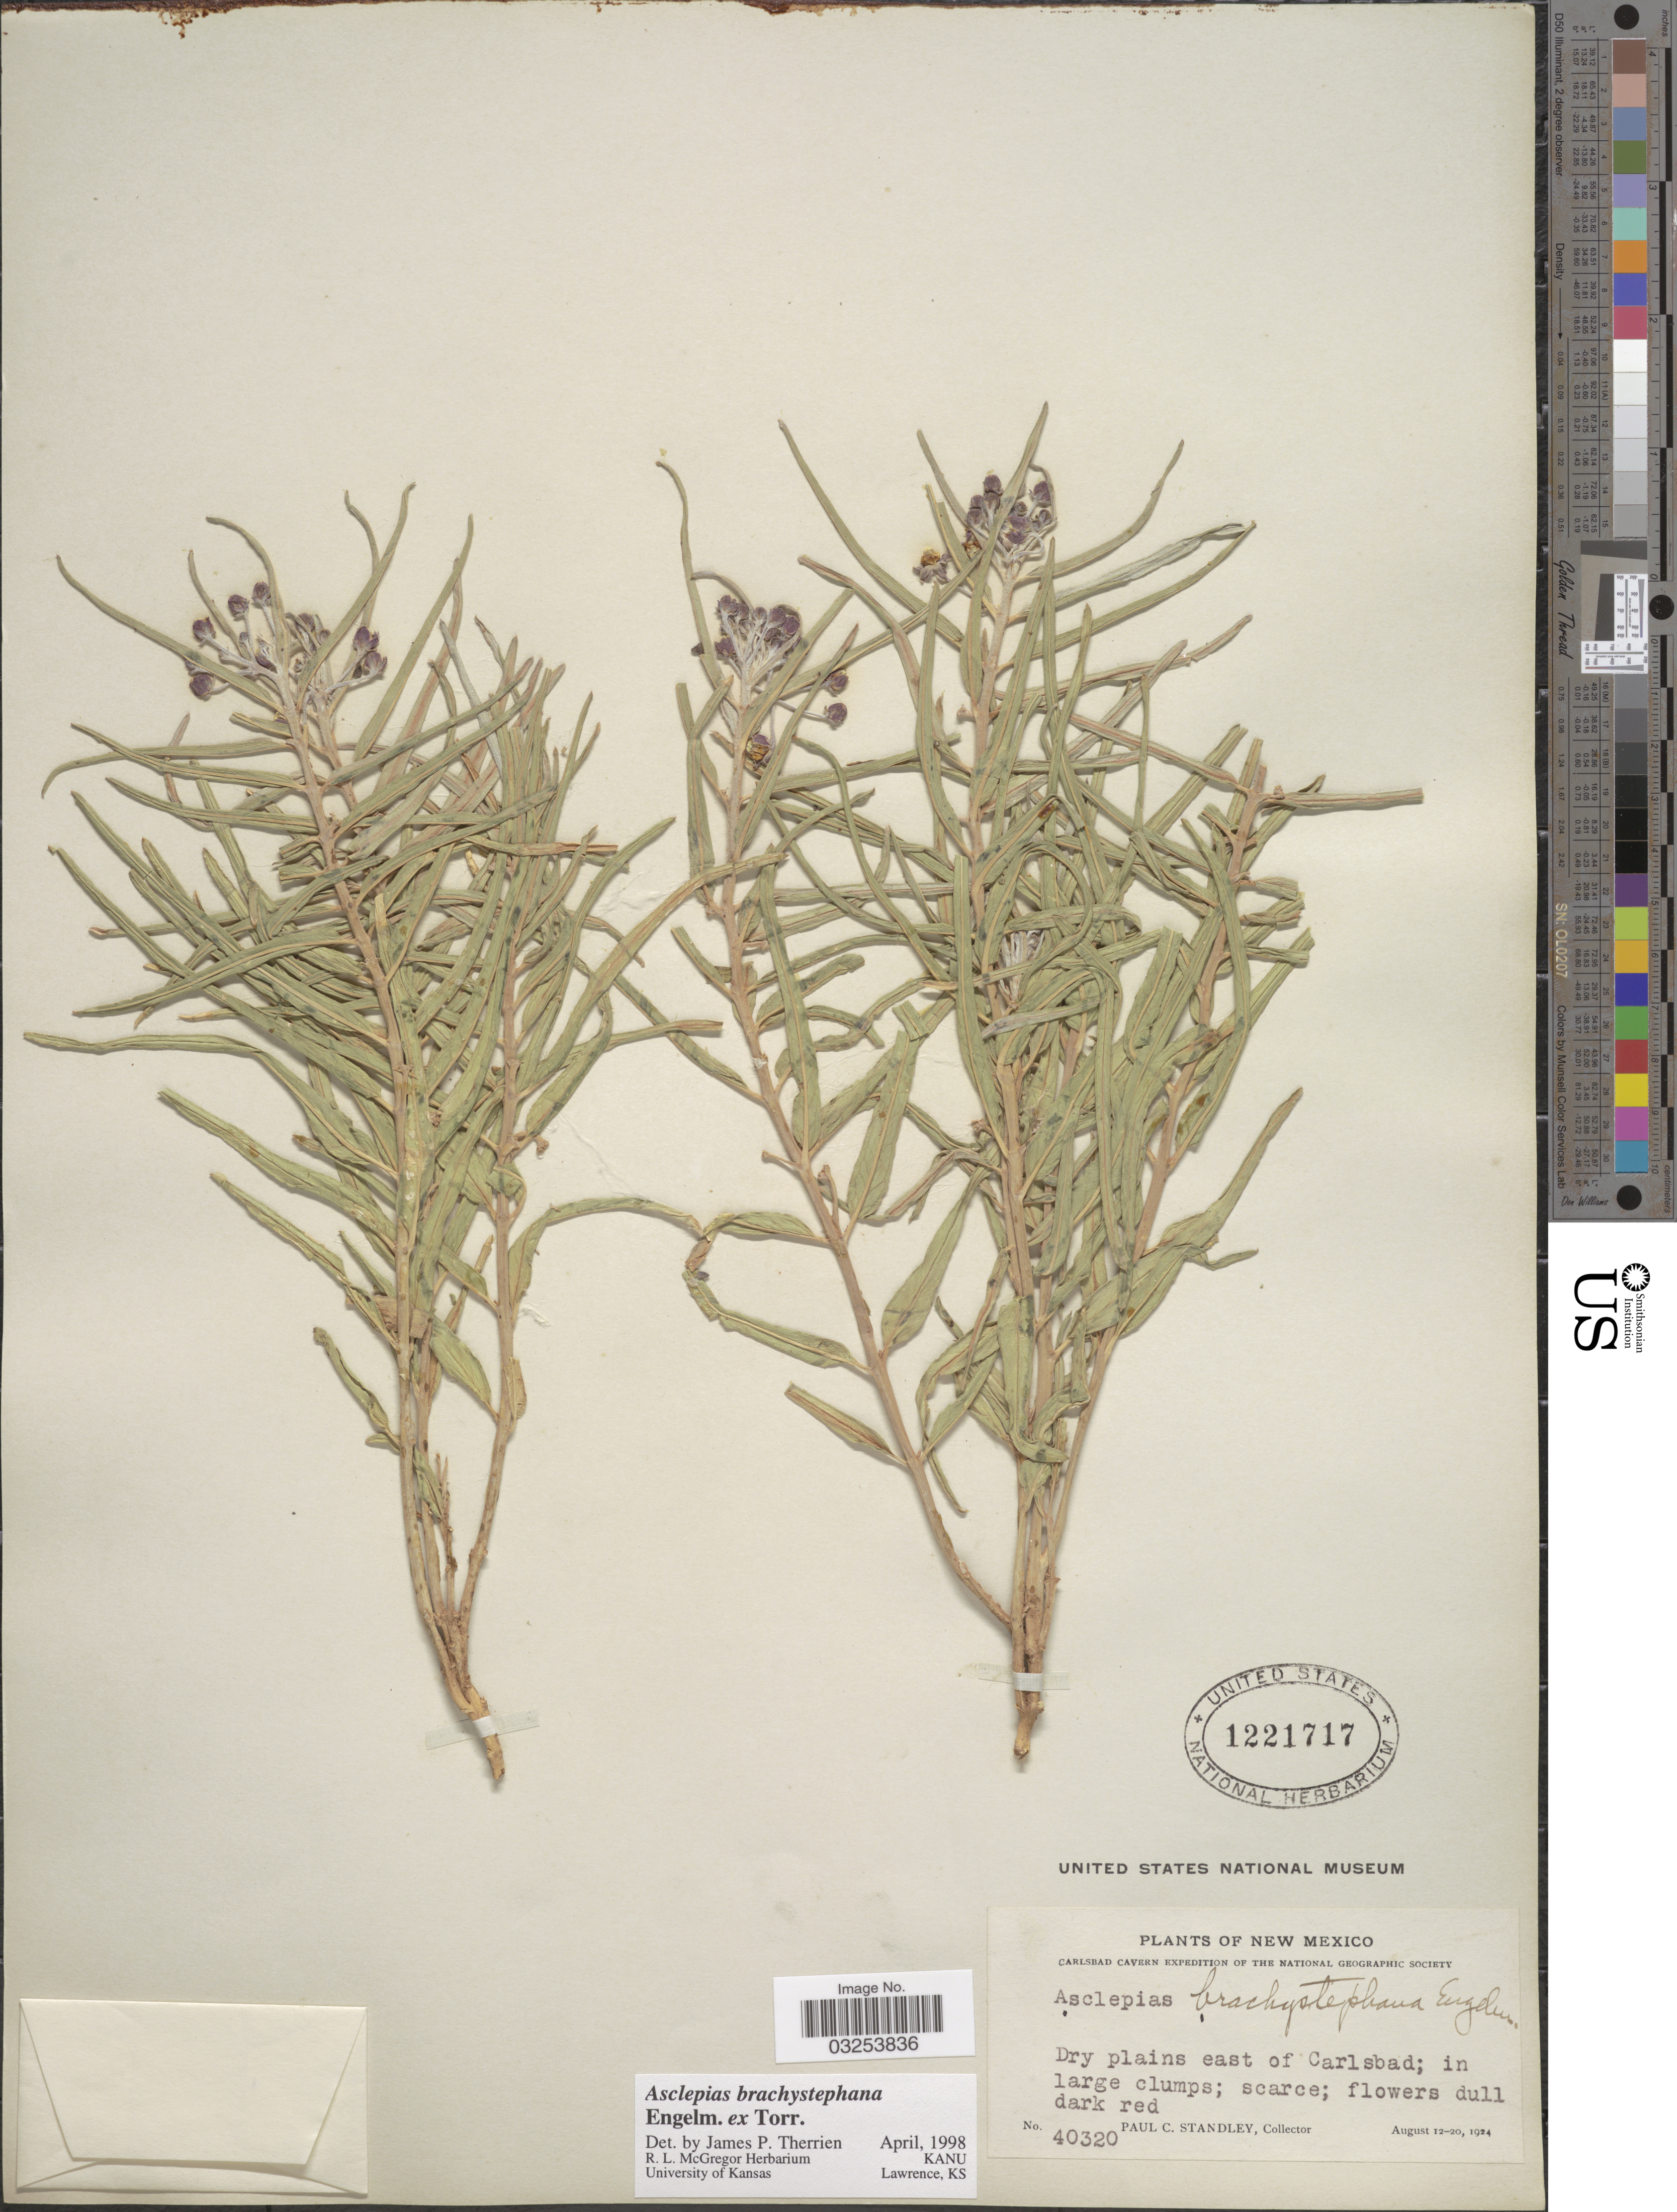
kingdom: Plantae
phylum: Tracheophyta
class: Magnoliopsida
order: Gentianales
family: Apocynaceae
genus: Asclepias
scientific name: Asclepias brachystephana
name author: Engelm. ex Torr.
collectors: P. C. Standley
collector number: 40320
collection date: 1924-08-12/1924-08-20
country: United States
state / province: New Mexico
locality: Dry plains east of Carlsbad. Carlsbad Cavern.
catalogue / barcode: US 1221717